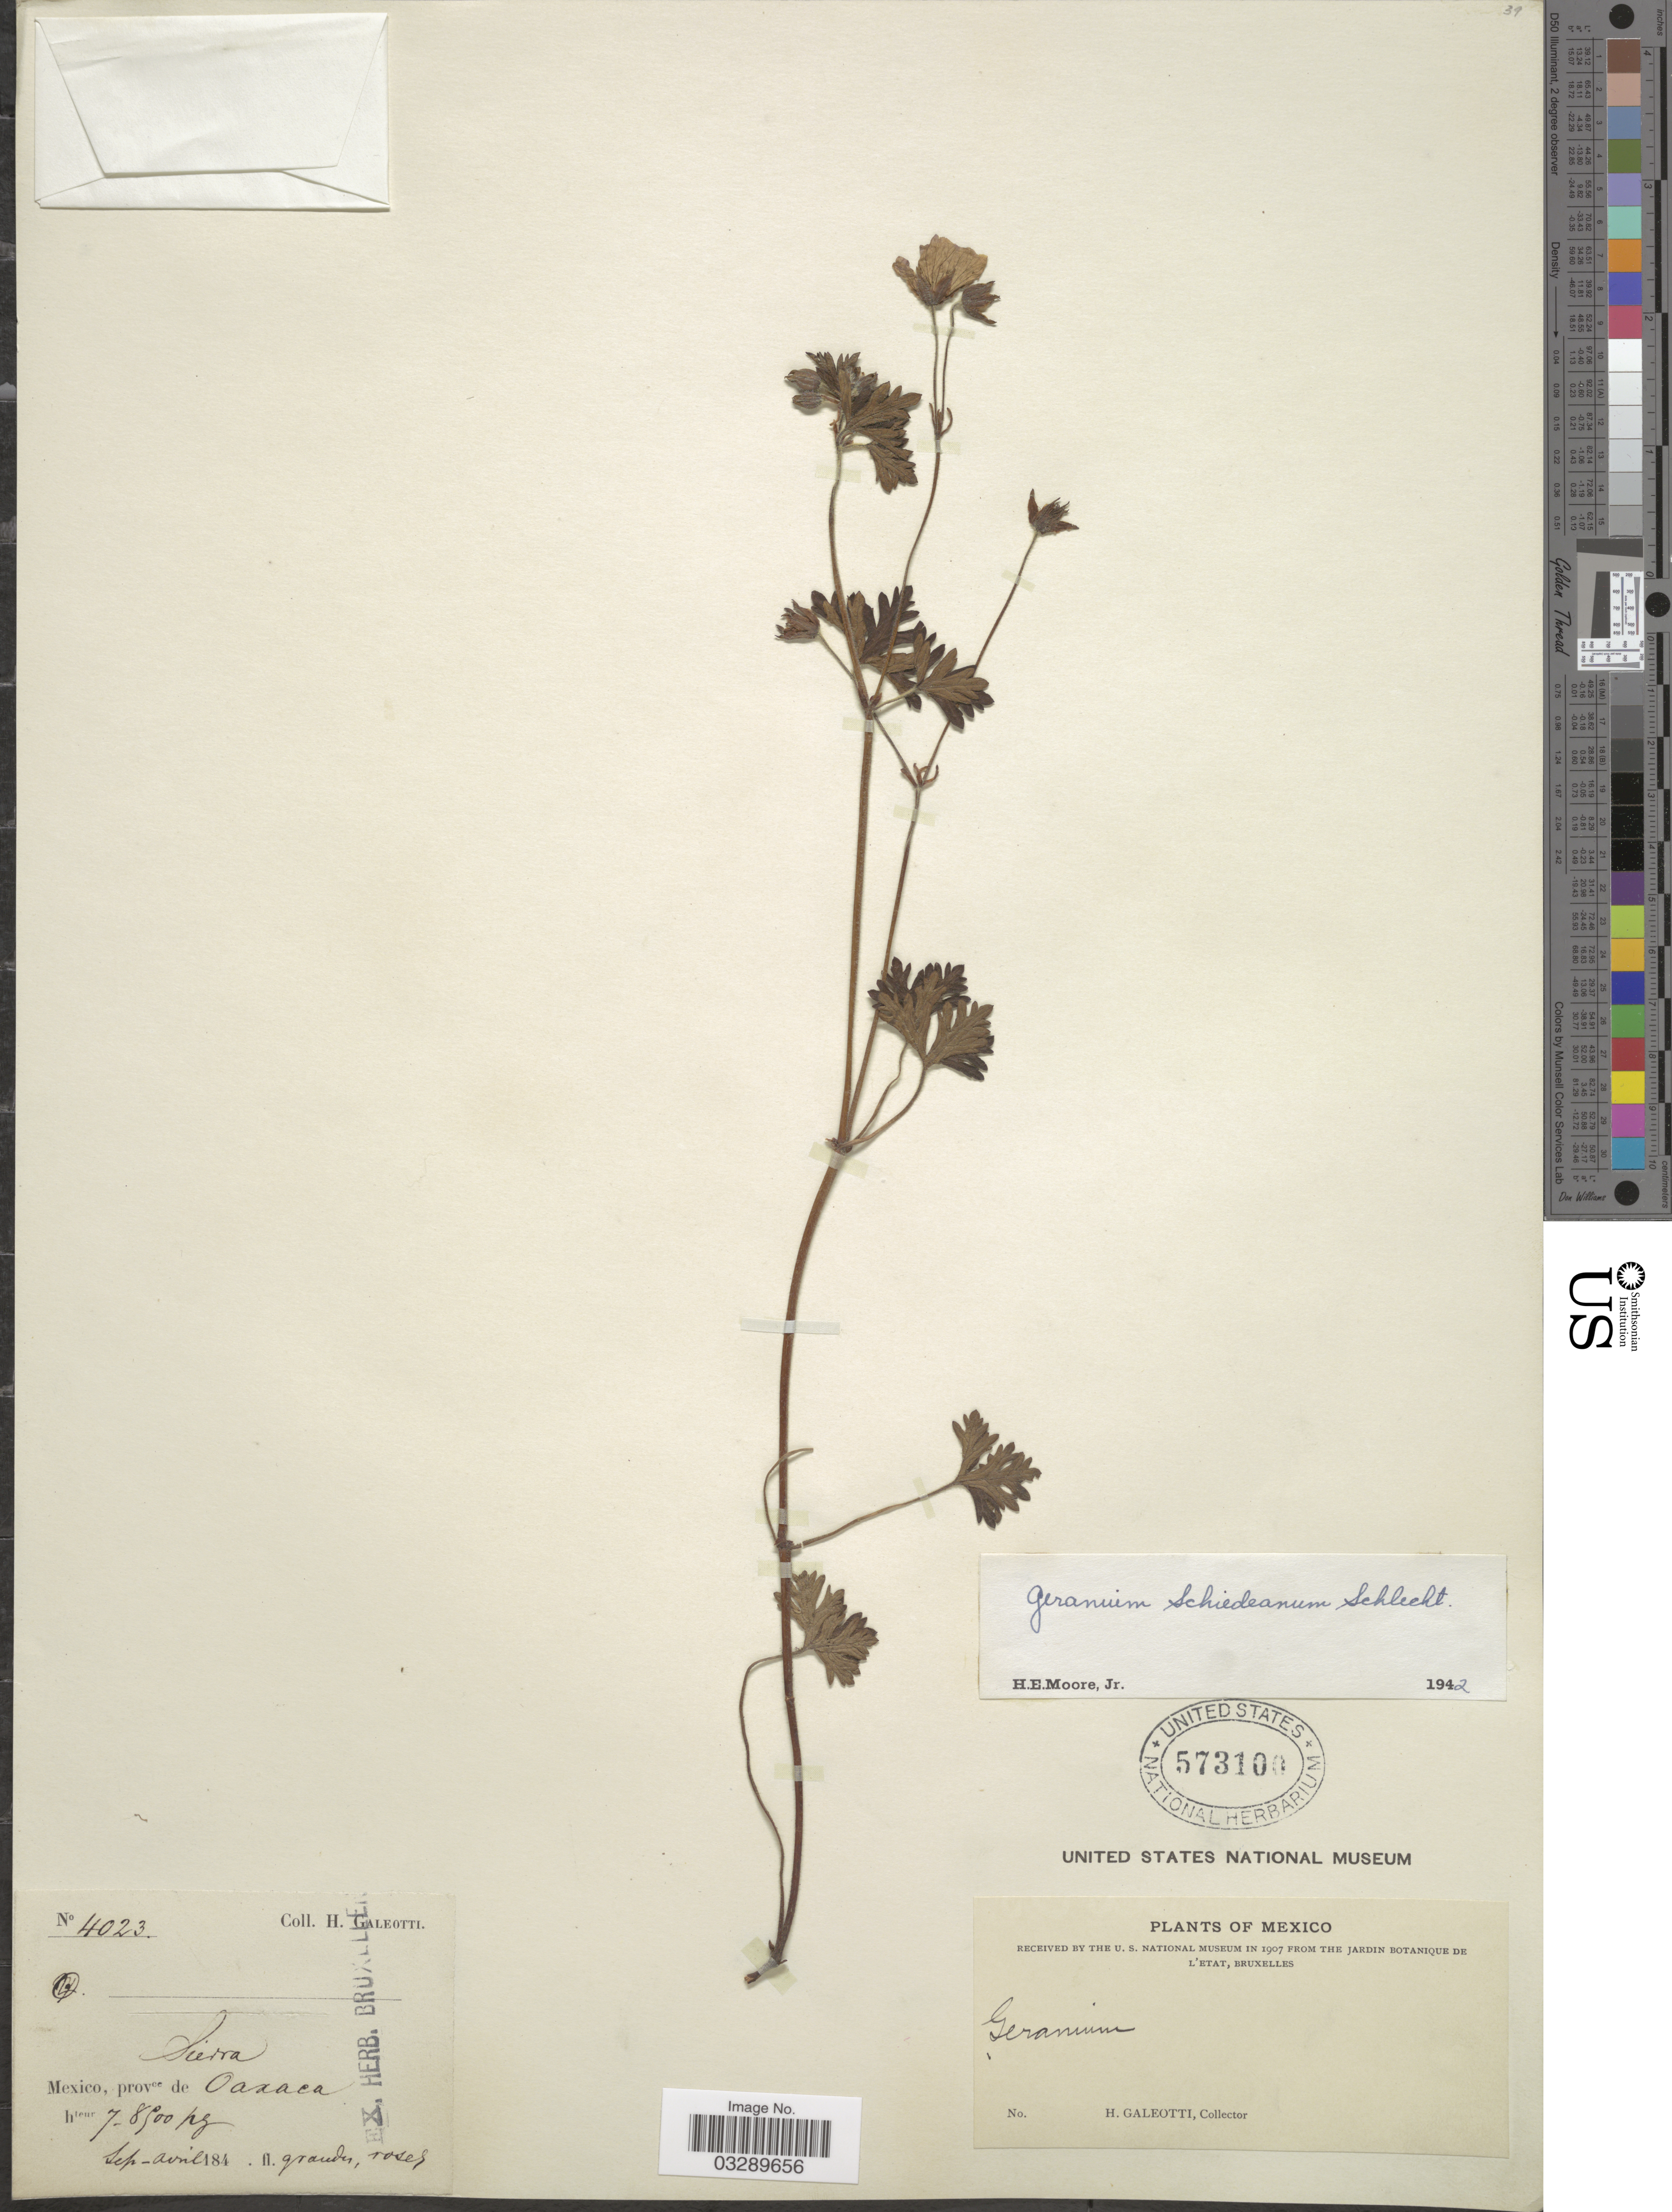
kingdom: Plantae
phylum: Tracheophyta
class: Magnoliopsida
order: Geraniales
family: Geraniaceae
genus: Geranium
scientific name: Geranium schiedeanum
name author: Schltdl.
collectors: H. G. Galeotti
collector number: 4023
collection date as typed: sep-avril 184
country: Mexico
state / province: Oaxaca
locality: Sierra.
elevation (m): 2134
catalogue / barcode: US 573100